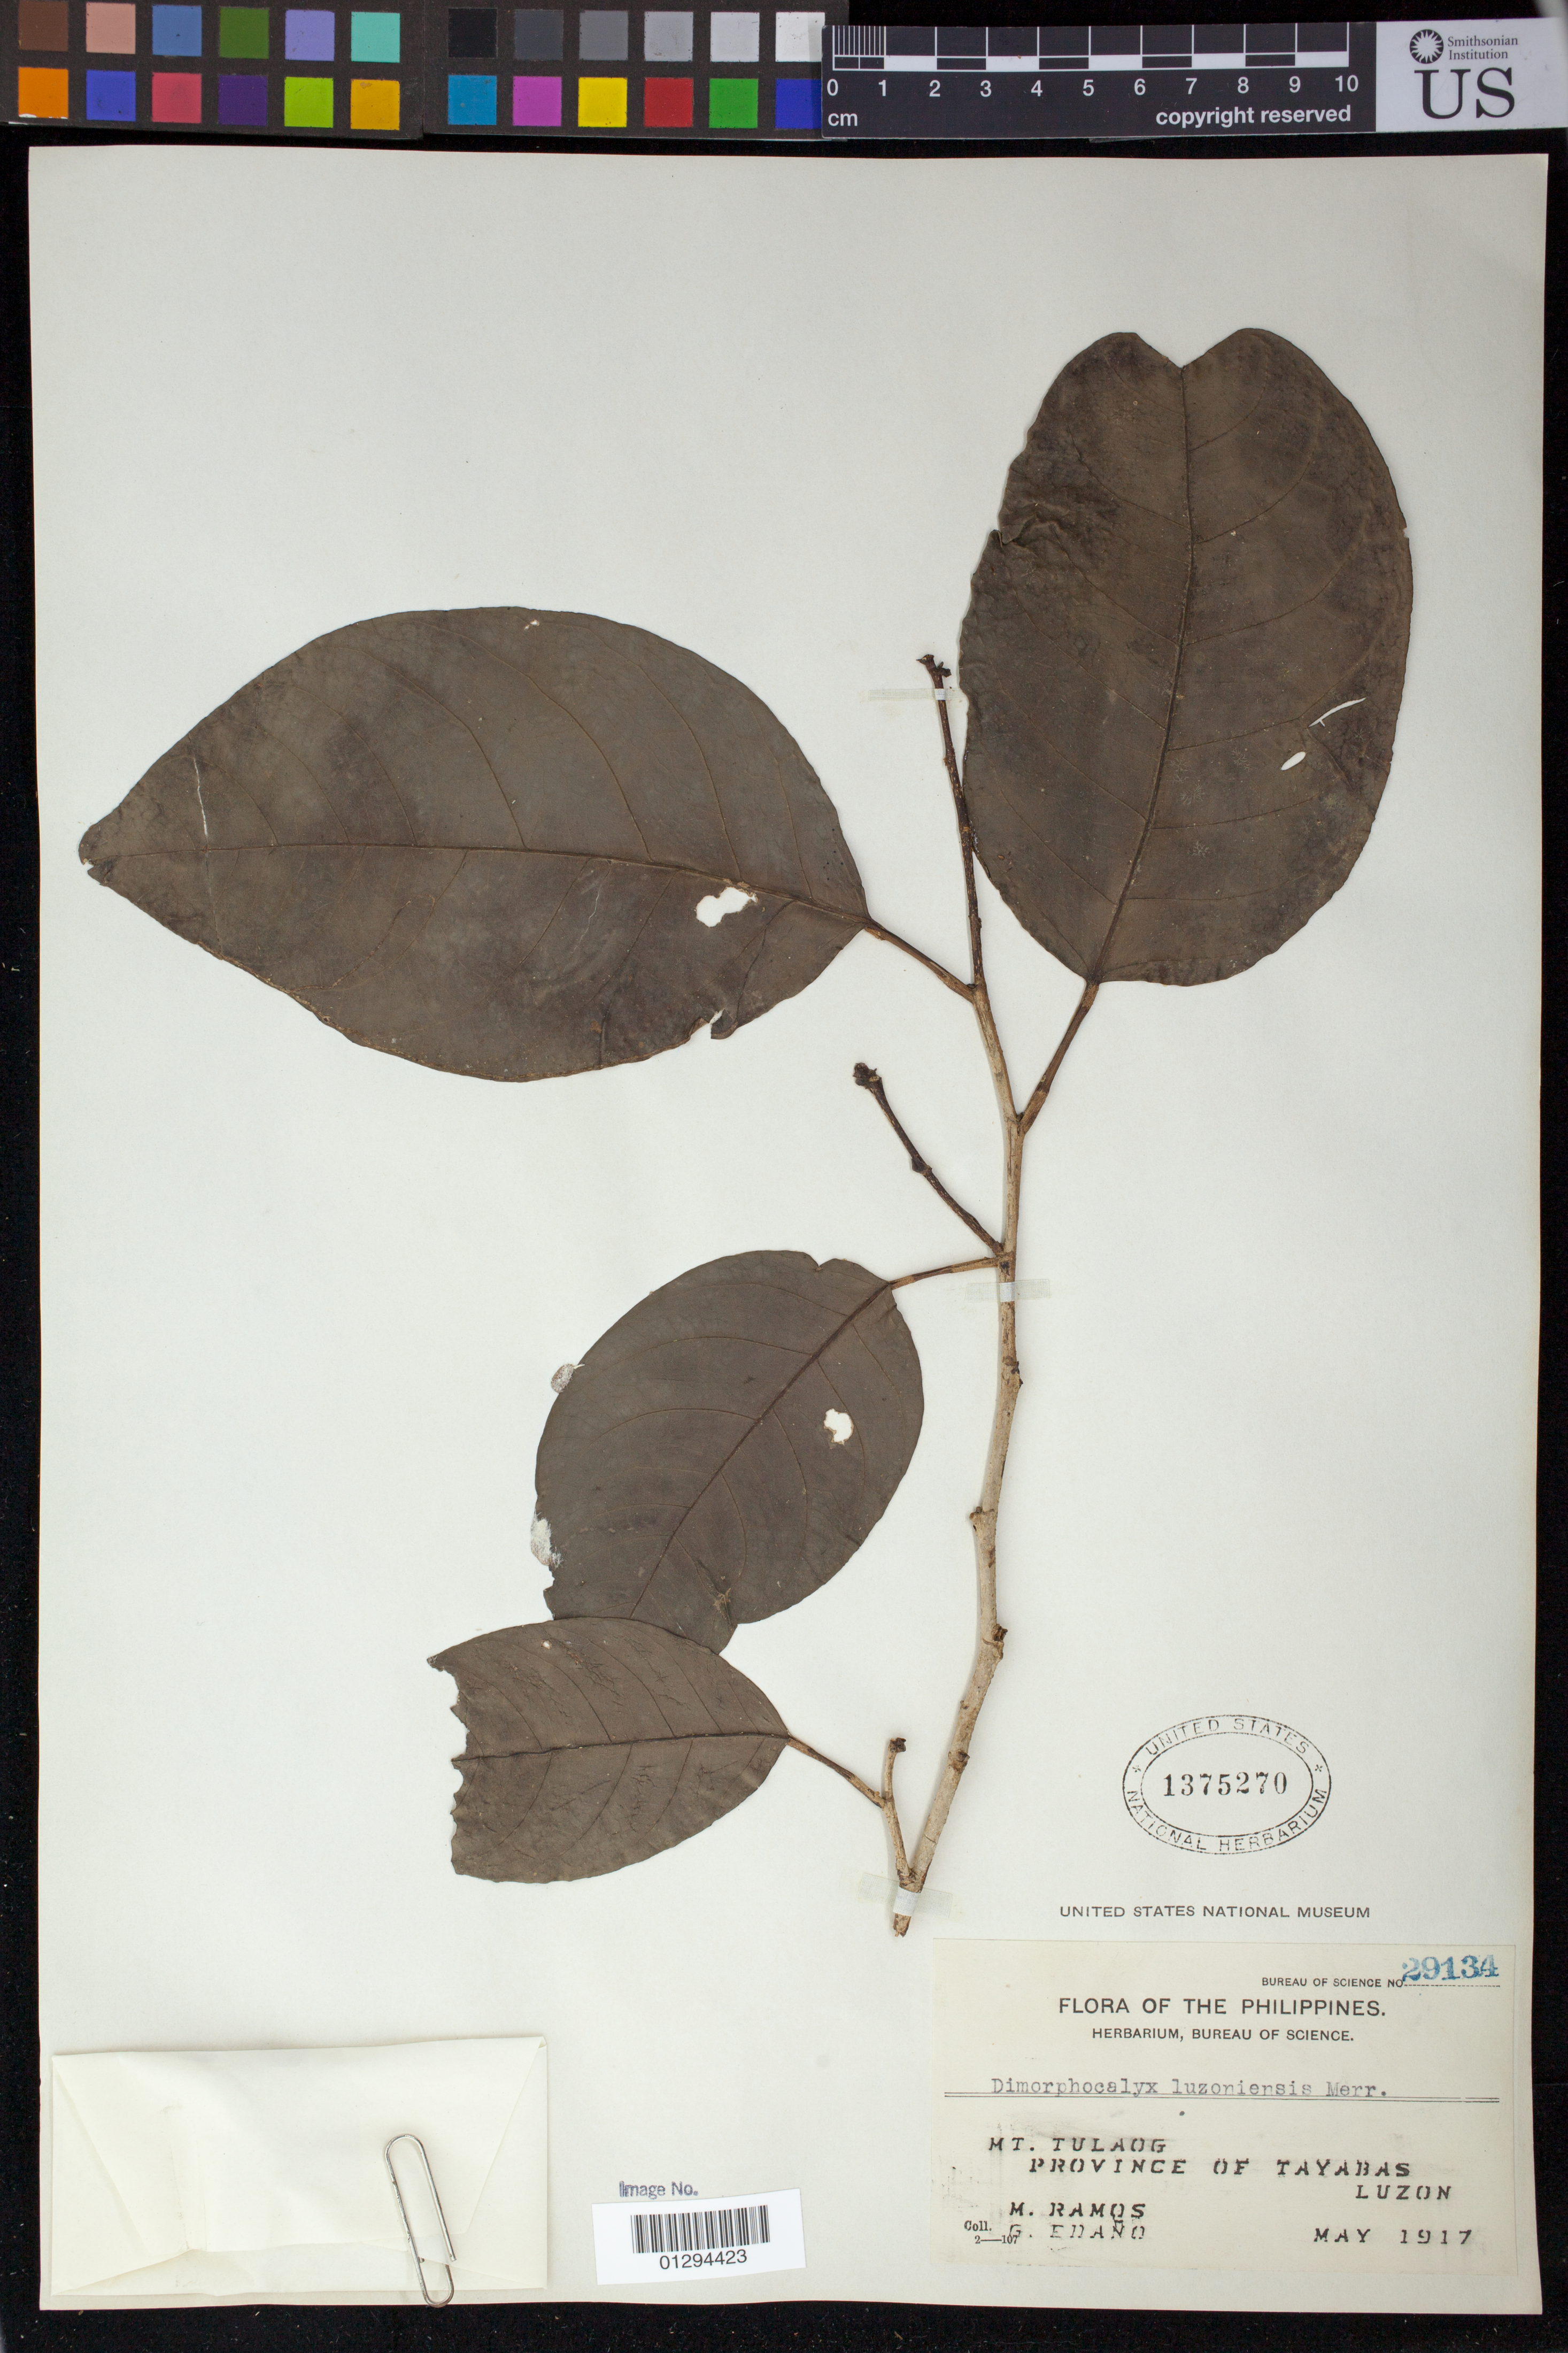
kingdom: Plantae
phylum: Tracheophyta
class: Magnoliopsida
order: Malpighiales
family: Euphorbiaceae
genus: Dimorphocalyx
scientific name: Dimorphocalyx luzoniensis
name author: Merr.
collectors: M. Ramos & G. Edaño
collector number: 29134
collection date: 1917-05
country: Philippines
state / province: Calabarzon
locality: Mt. Tulaog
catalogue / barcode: US 1375270